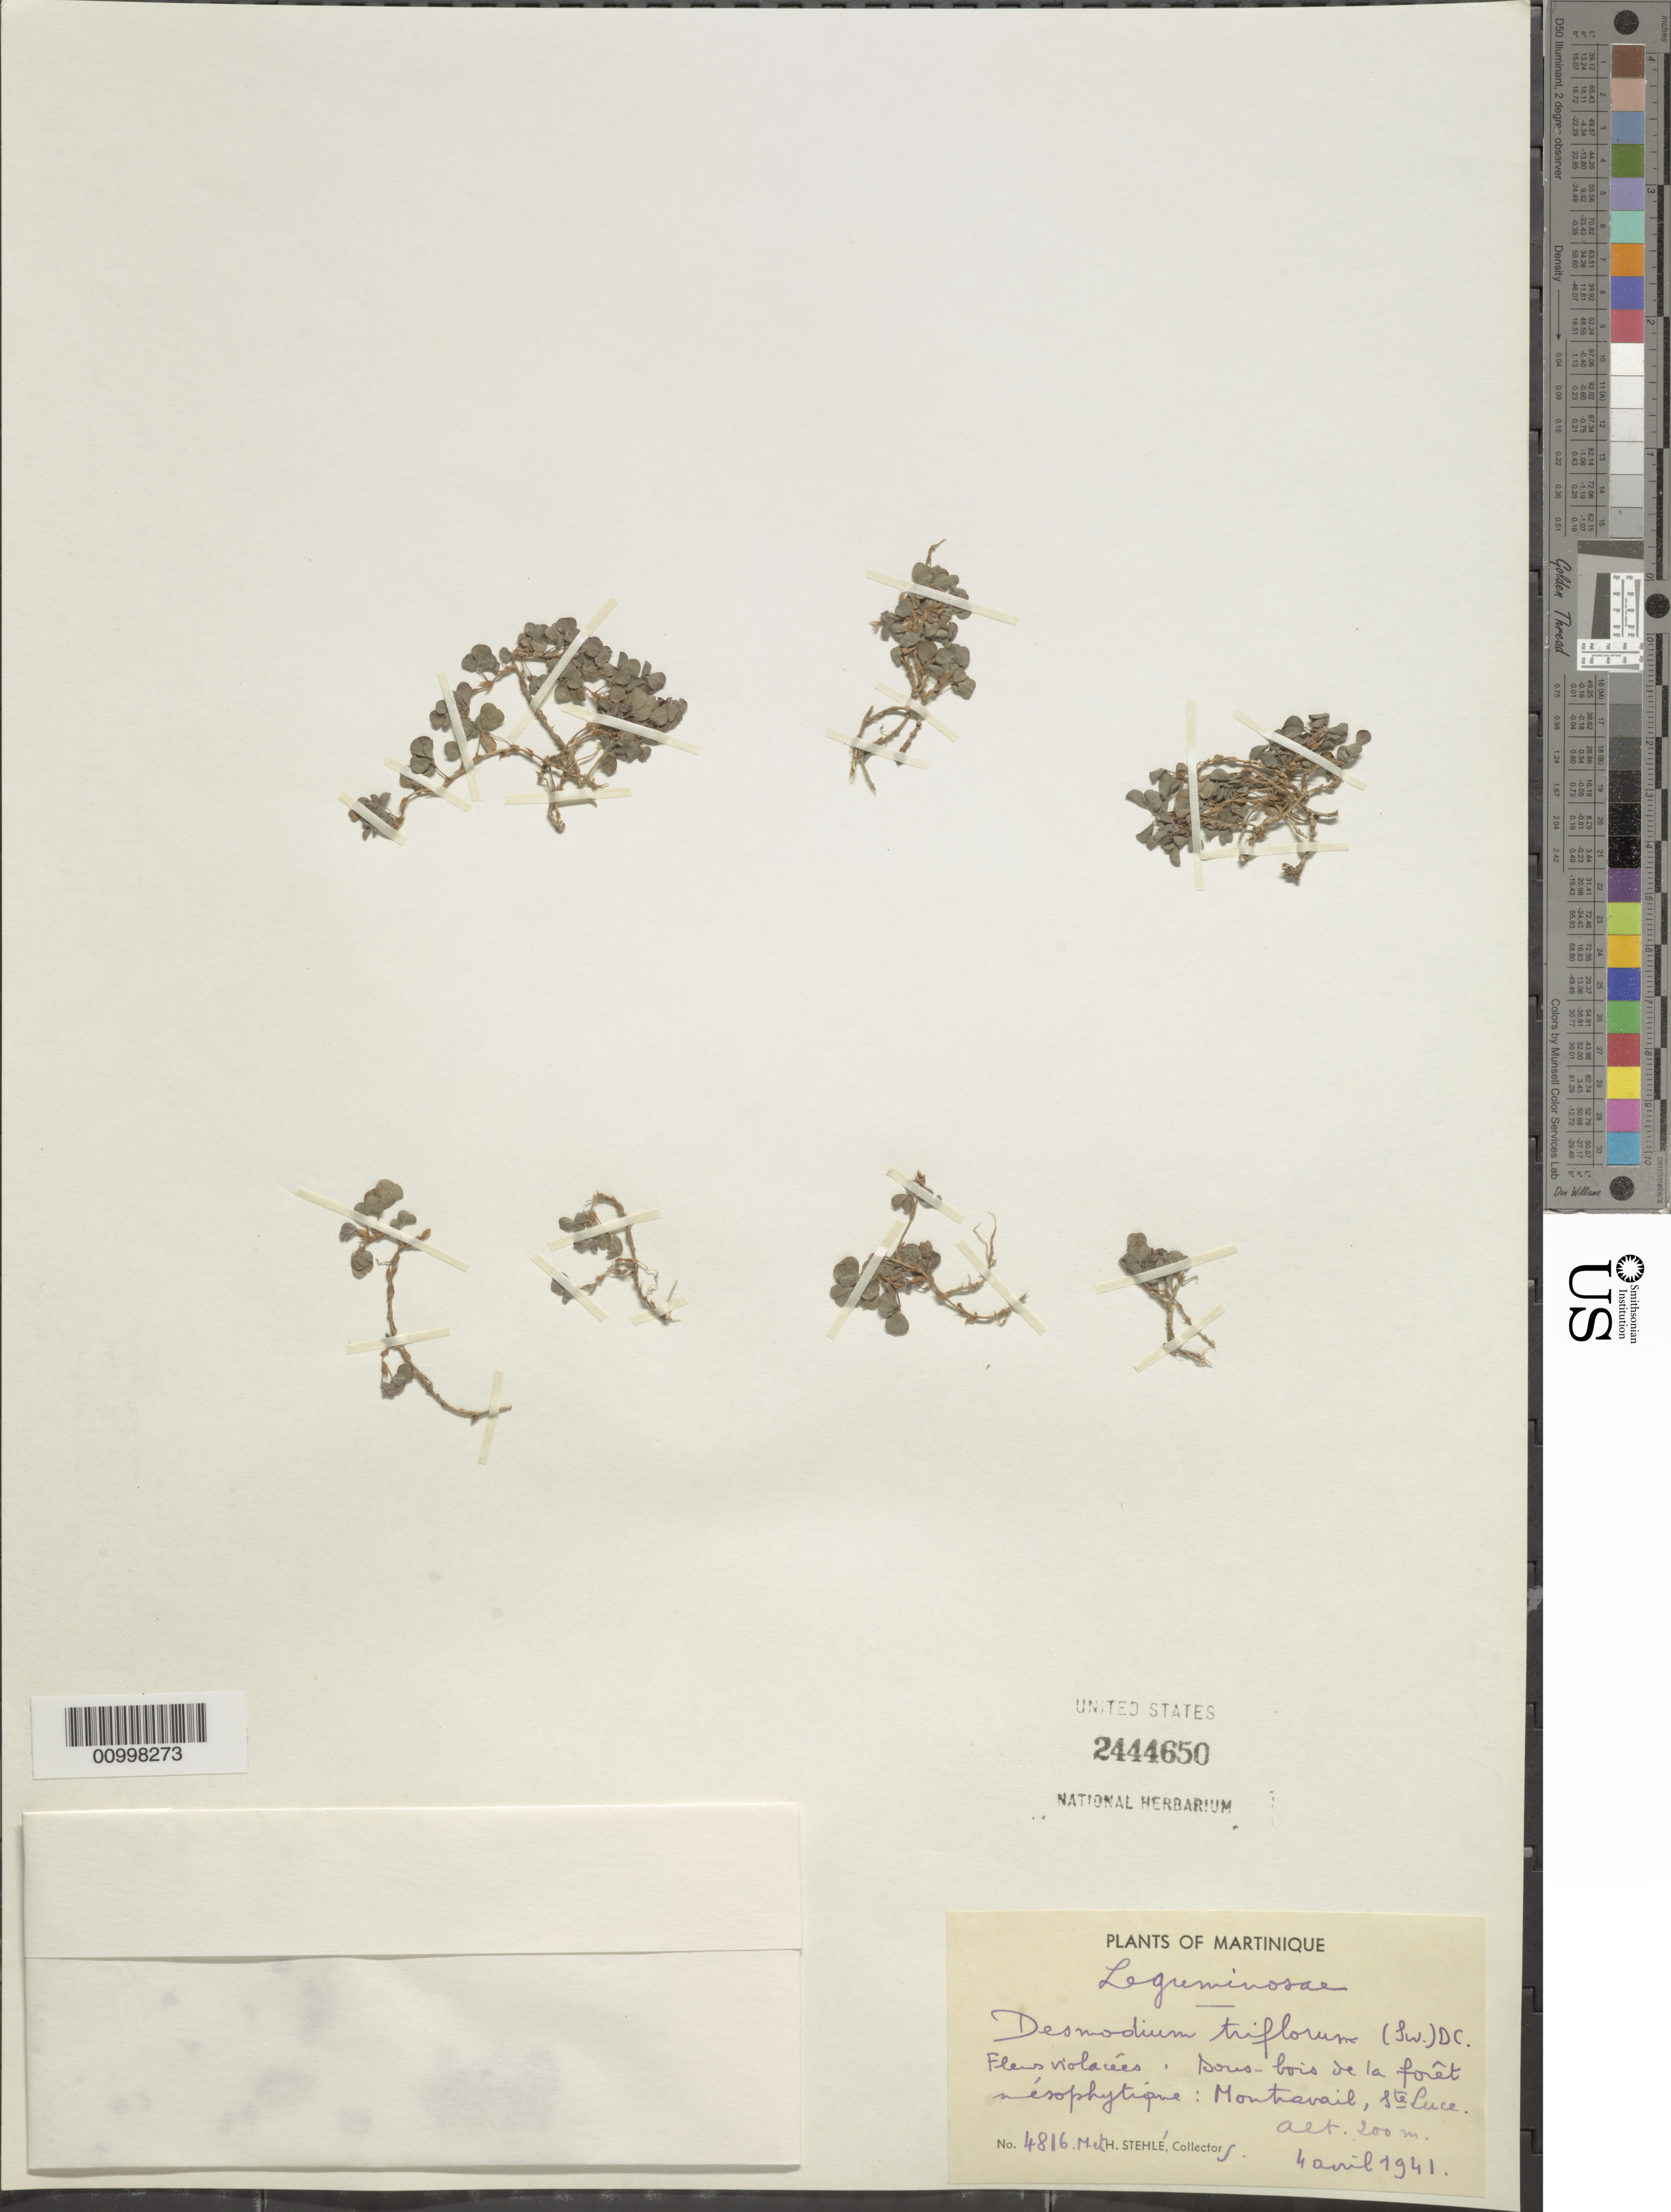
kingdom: Plantae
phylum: Tracheophyta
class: Magnoliopsida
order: Fabales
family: Fabaceae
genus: Grona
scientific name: Grona triflora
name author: (L.) H. Ohashi & K. Ohashi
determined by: Strong, Mark T., (BOT), Smithsonian Institution - National Museum of Natural History (UNITED STATES)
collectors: H. Stehlé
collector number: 4816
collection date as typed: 04 Apr 1941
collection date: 1941-04-04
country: Martinique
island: Martinique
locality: Montrevail, St. Luce. Dry forest.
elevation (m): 200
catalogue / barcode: US 2444650